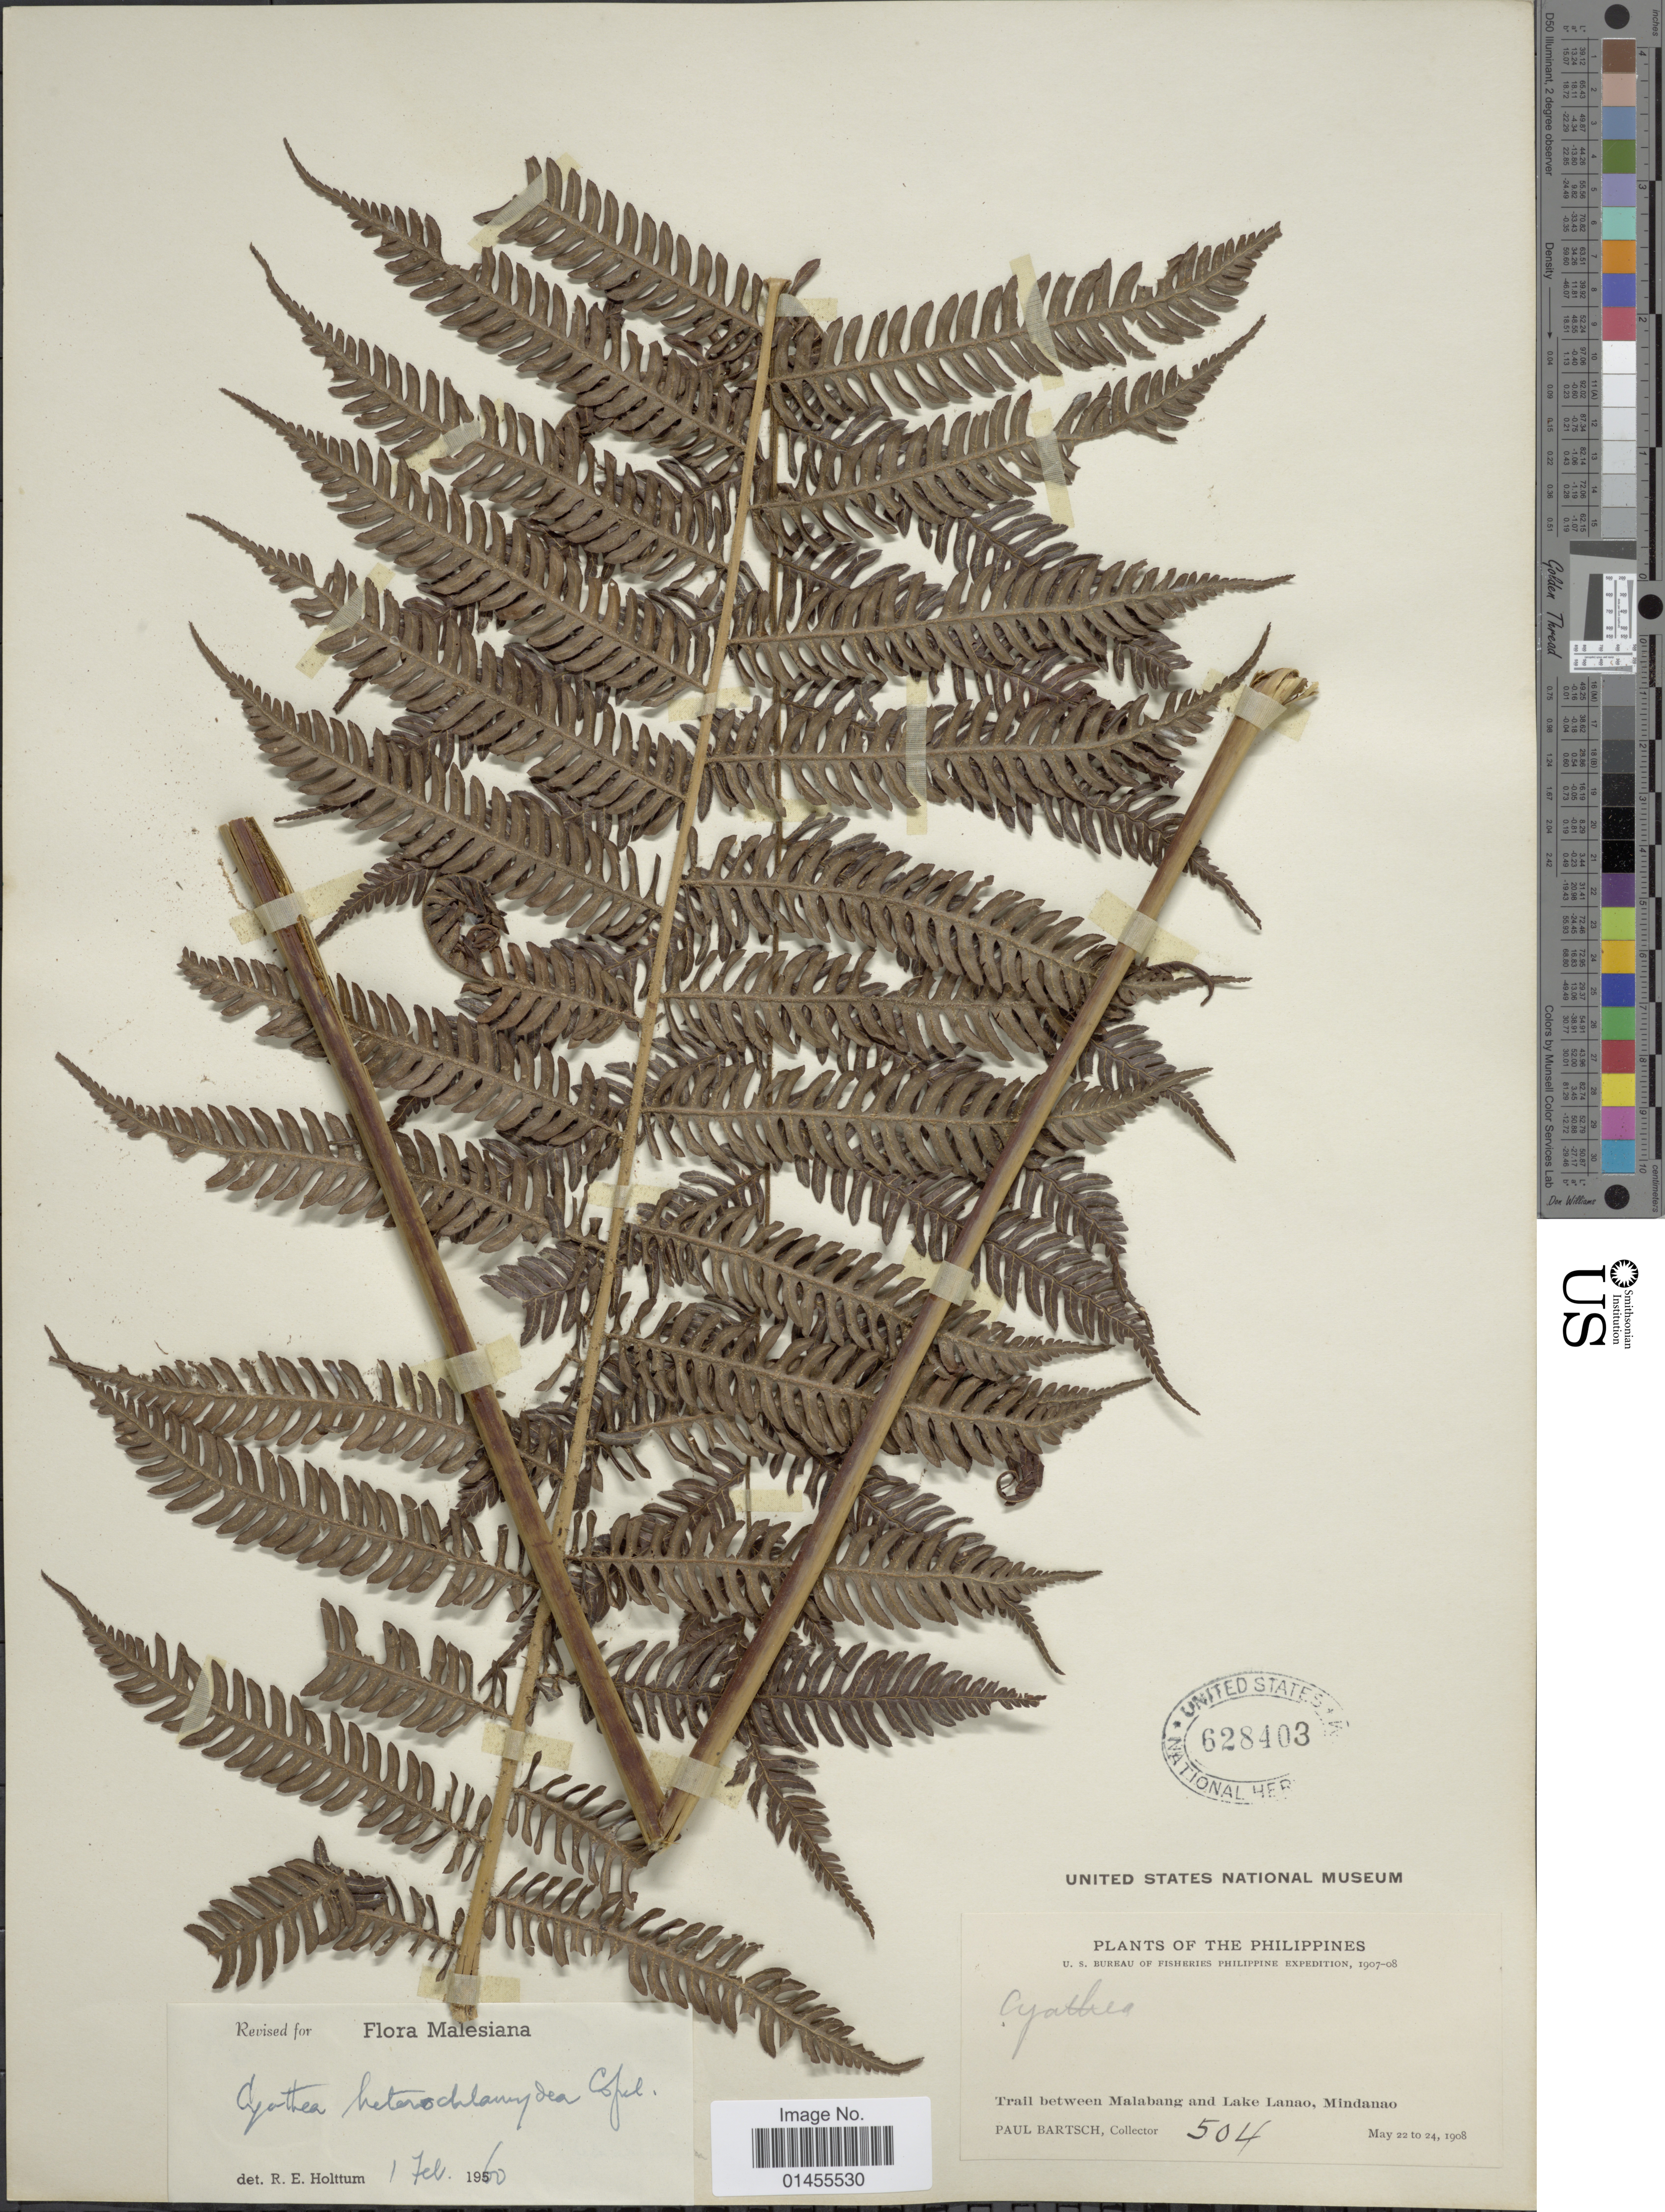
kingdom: Plantae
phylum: Tracheophyta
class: Polypodiopsida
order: Cyatheales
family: Cyatheaceae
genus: Alsophila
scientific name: Alsophila heterochlamydea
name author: (Copel.) R.M. Tryon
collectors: P. Bartsch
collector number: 504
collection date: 1908-05-22/1908-05-24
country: Philippines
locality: Trail between Malabang and Lake Lanao, Mindanao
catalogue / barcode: US 628403